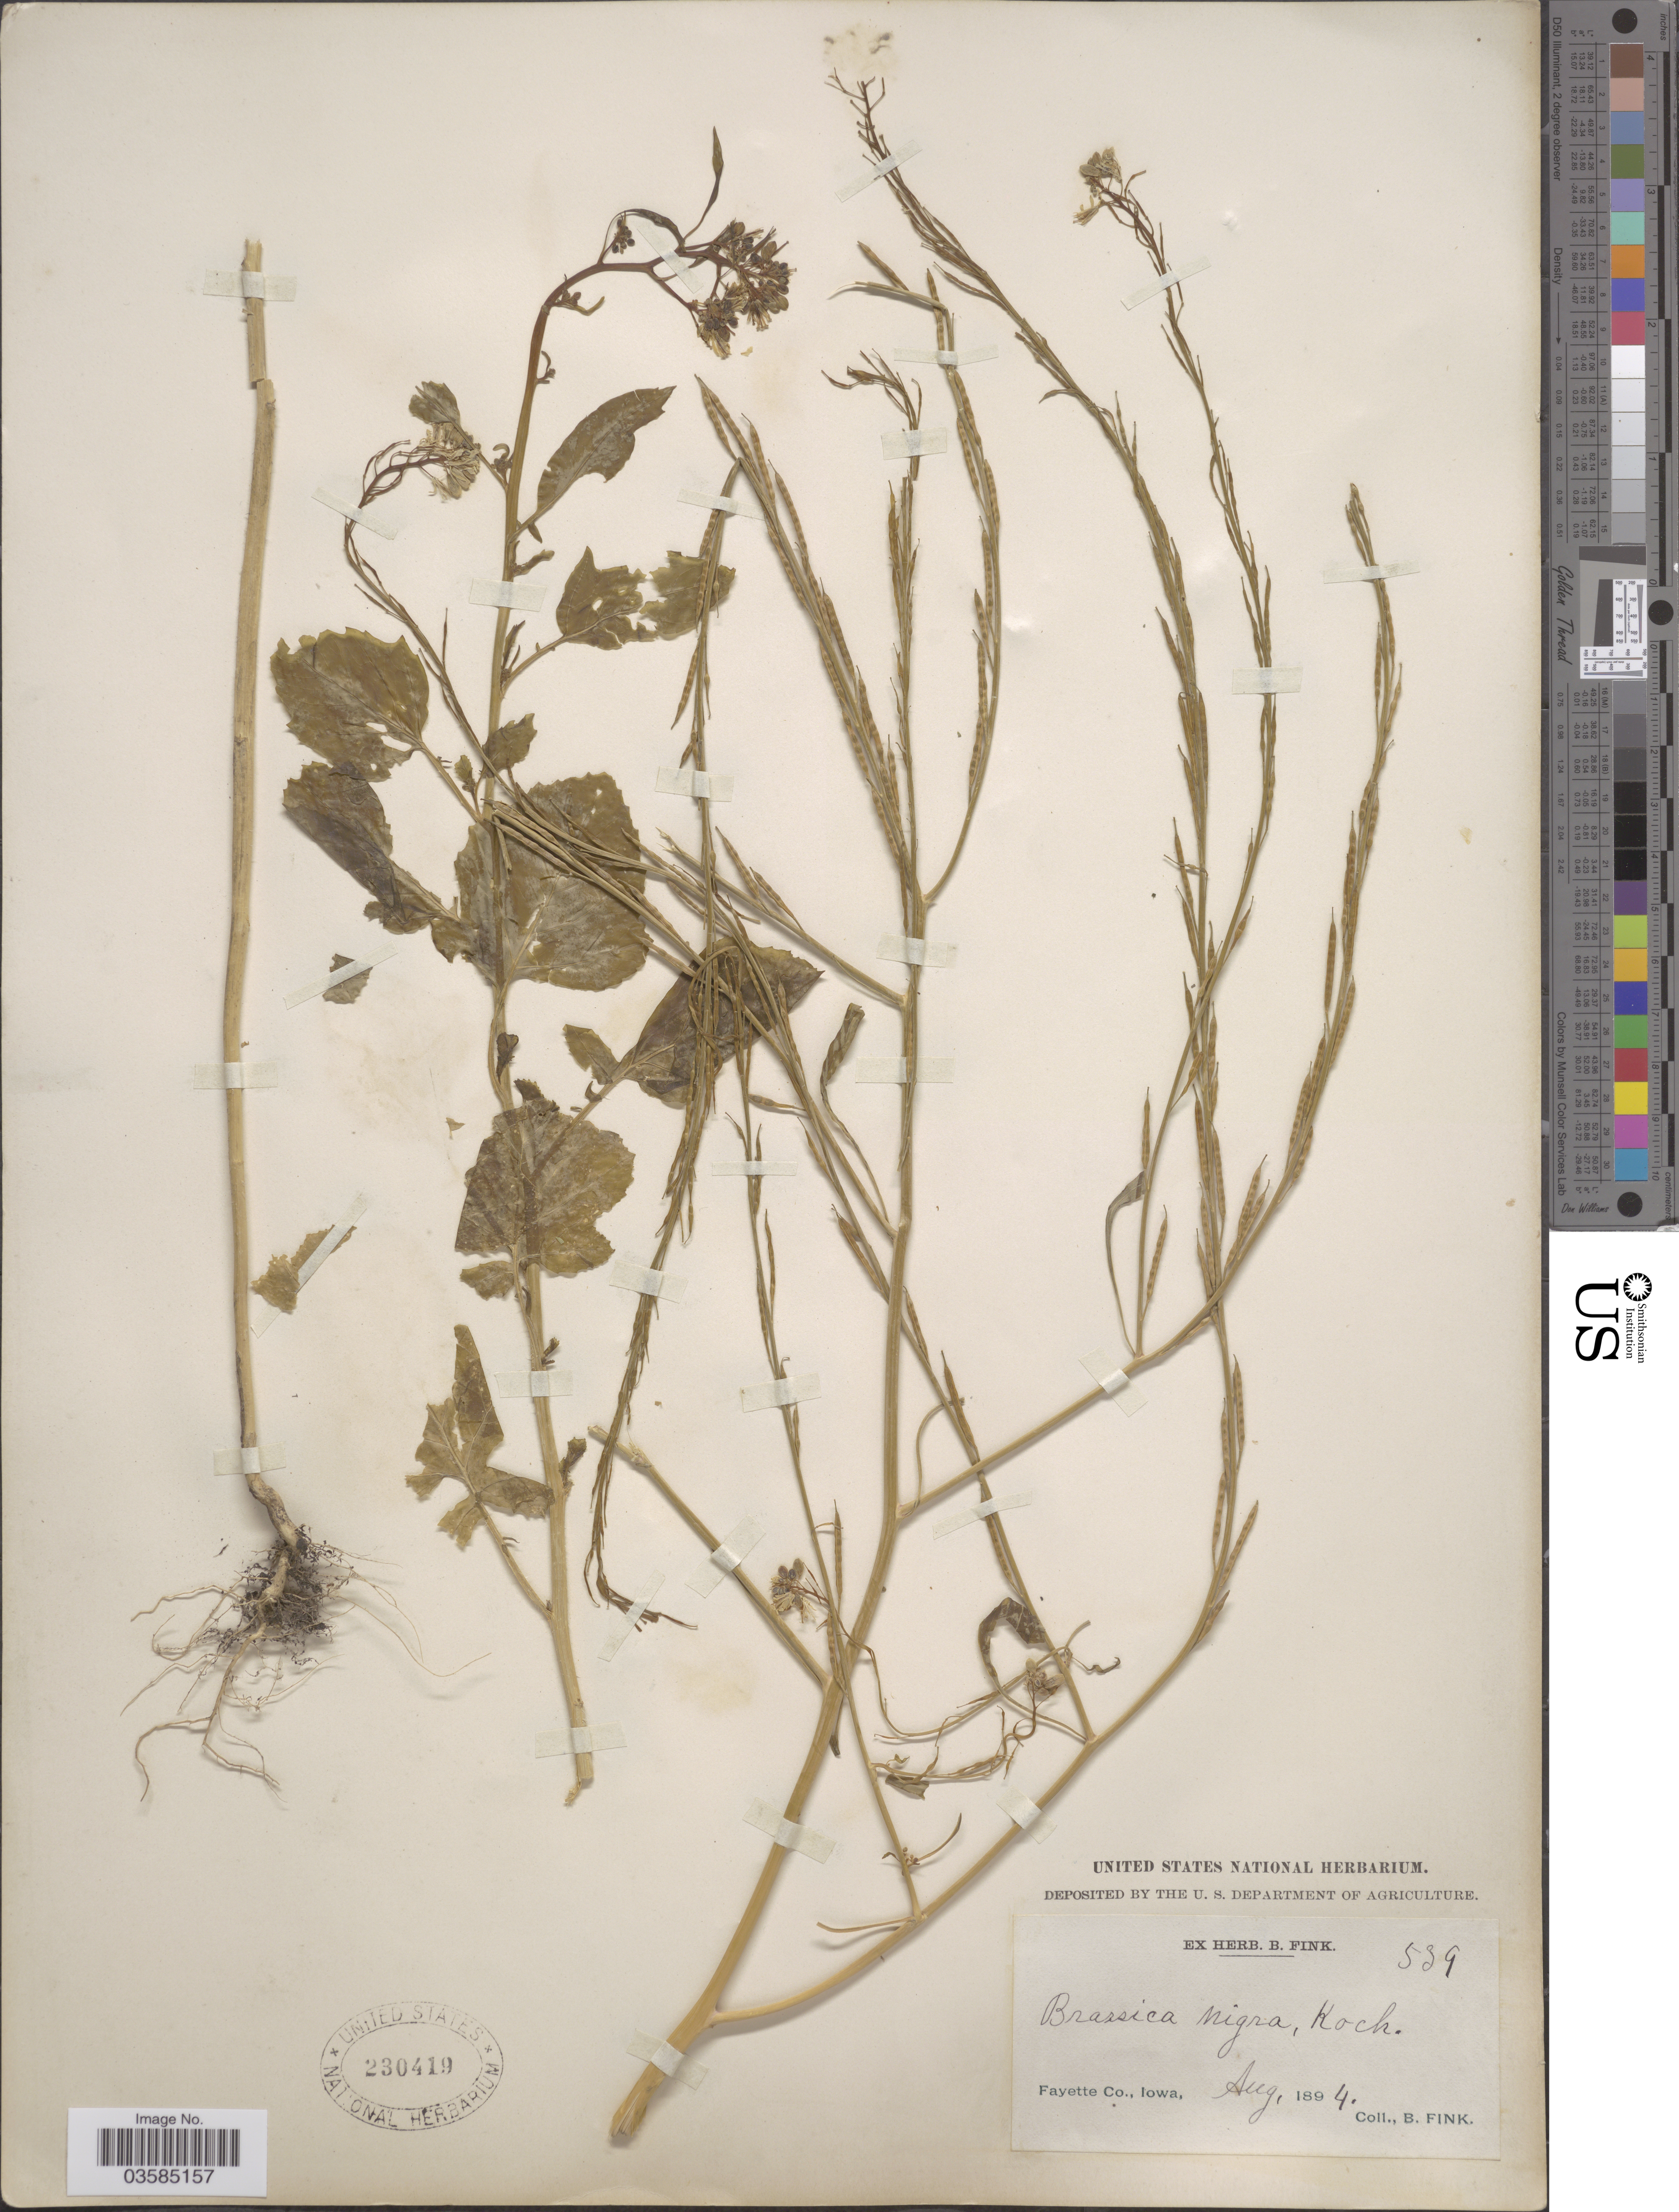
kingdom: Plantae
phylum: Tracheophyta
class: Magnoliopsida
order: Brassicales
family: Brassicaceae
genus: Brassica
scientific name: Brassica nigra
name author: (L.) W.D.J. Koch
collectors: B. Fink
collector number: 539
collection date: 1894-08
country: United States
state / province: Iowa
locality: Fayette Co.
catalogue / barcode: US 230419